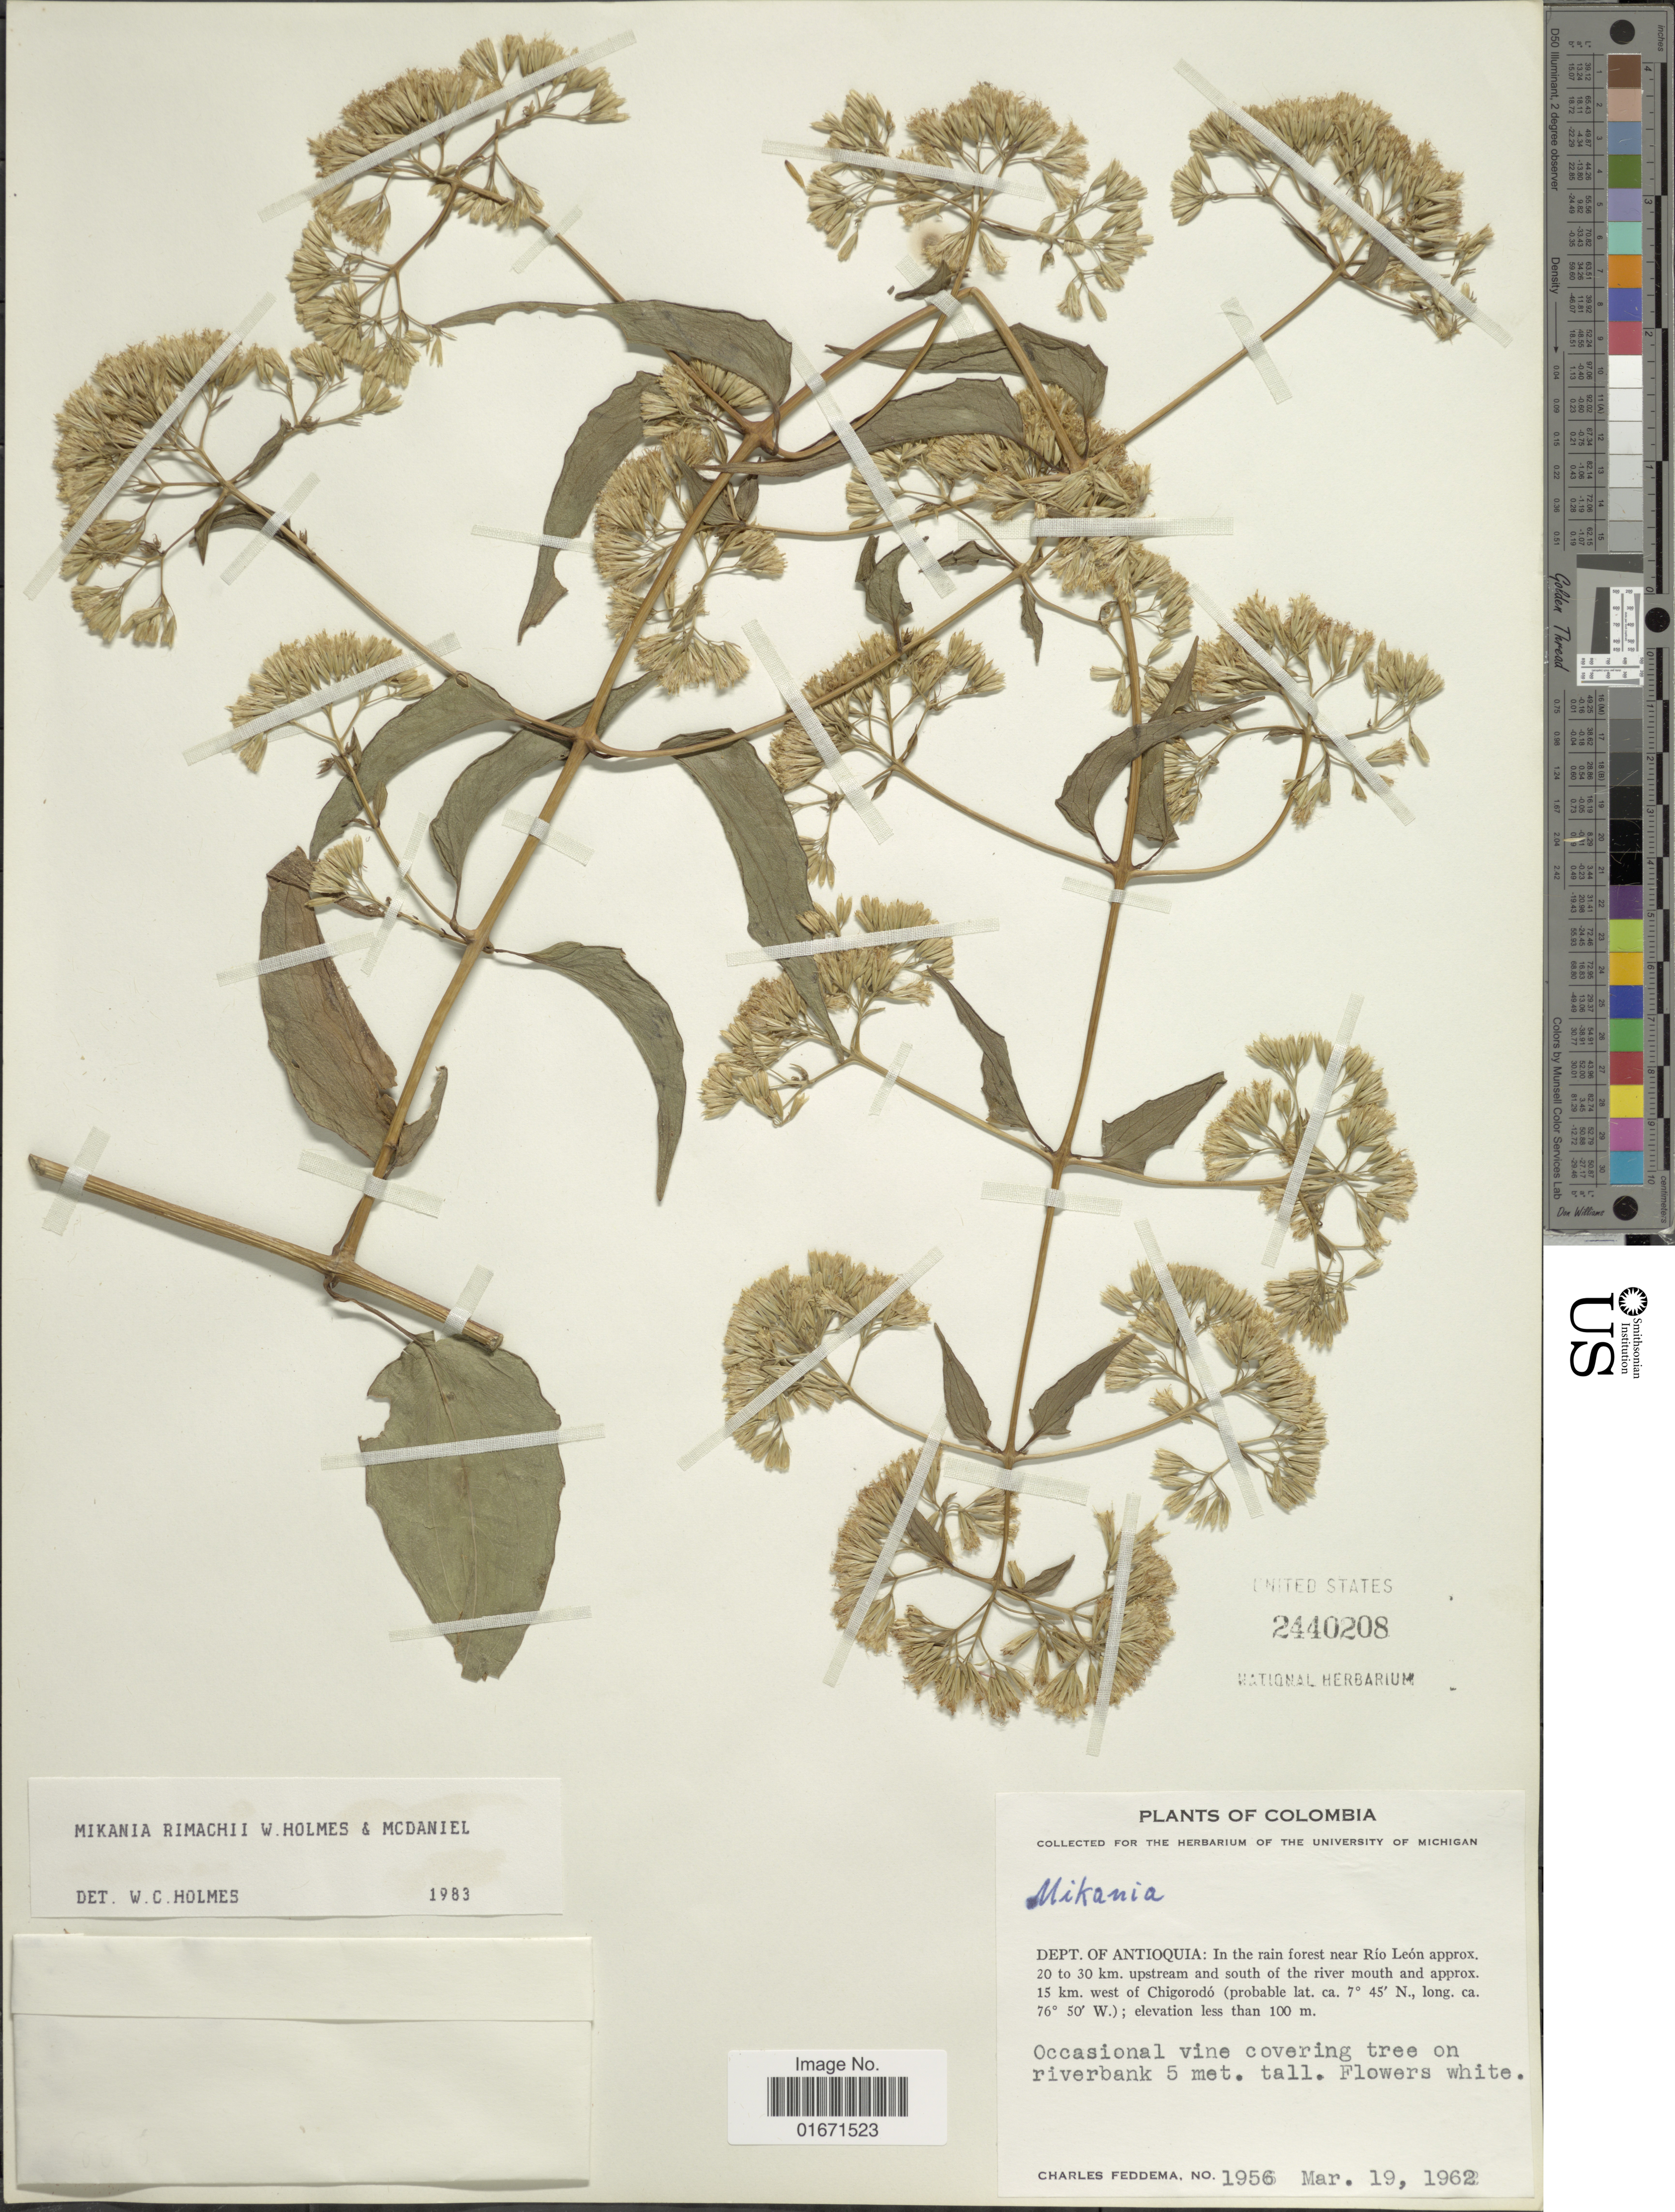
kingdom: Plantae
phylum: Tracheophyta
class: Magnoliopsida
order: Asterales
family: Asteraceae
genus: Mikania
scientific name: Mikania rufa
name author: Benth.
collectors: C. Feddema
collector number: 1956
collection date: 1962-03-19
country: Colombia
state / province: Antioquia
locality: Dept. of Antioquia: In the rain forest near Rio Leon approx. 20 to 30 km. upstream and south of the river mouth and approx. 15 km. west of Chigorodó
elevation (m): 100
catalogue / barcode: US 2440208